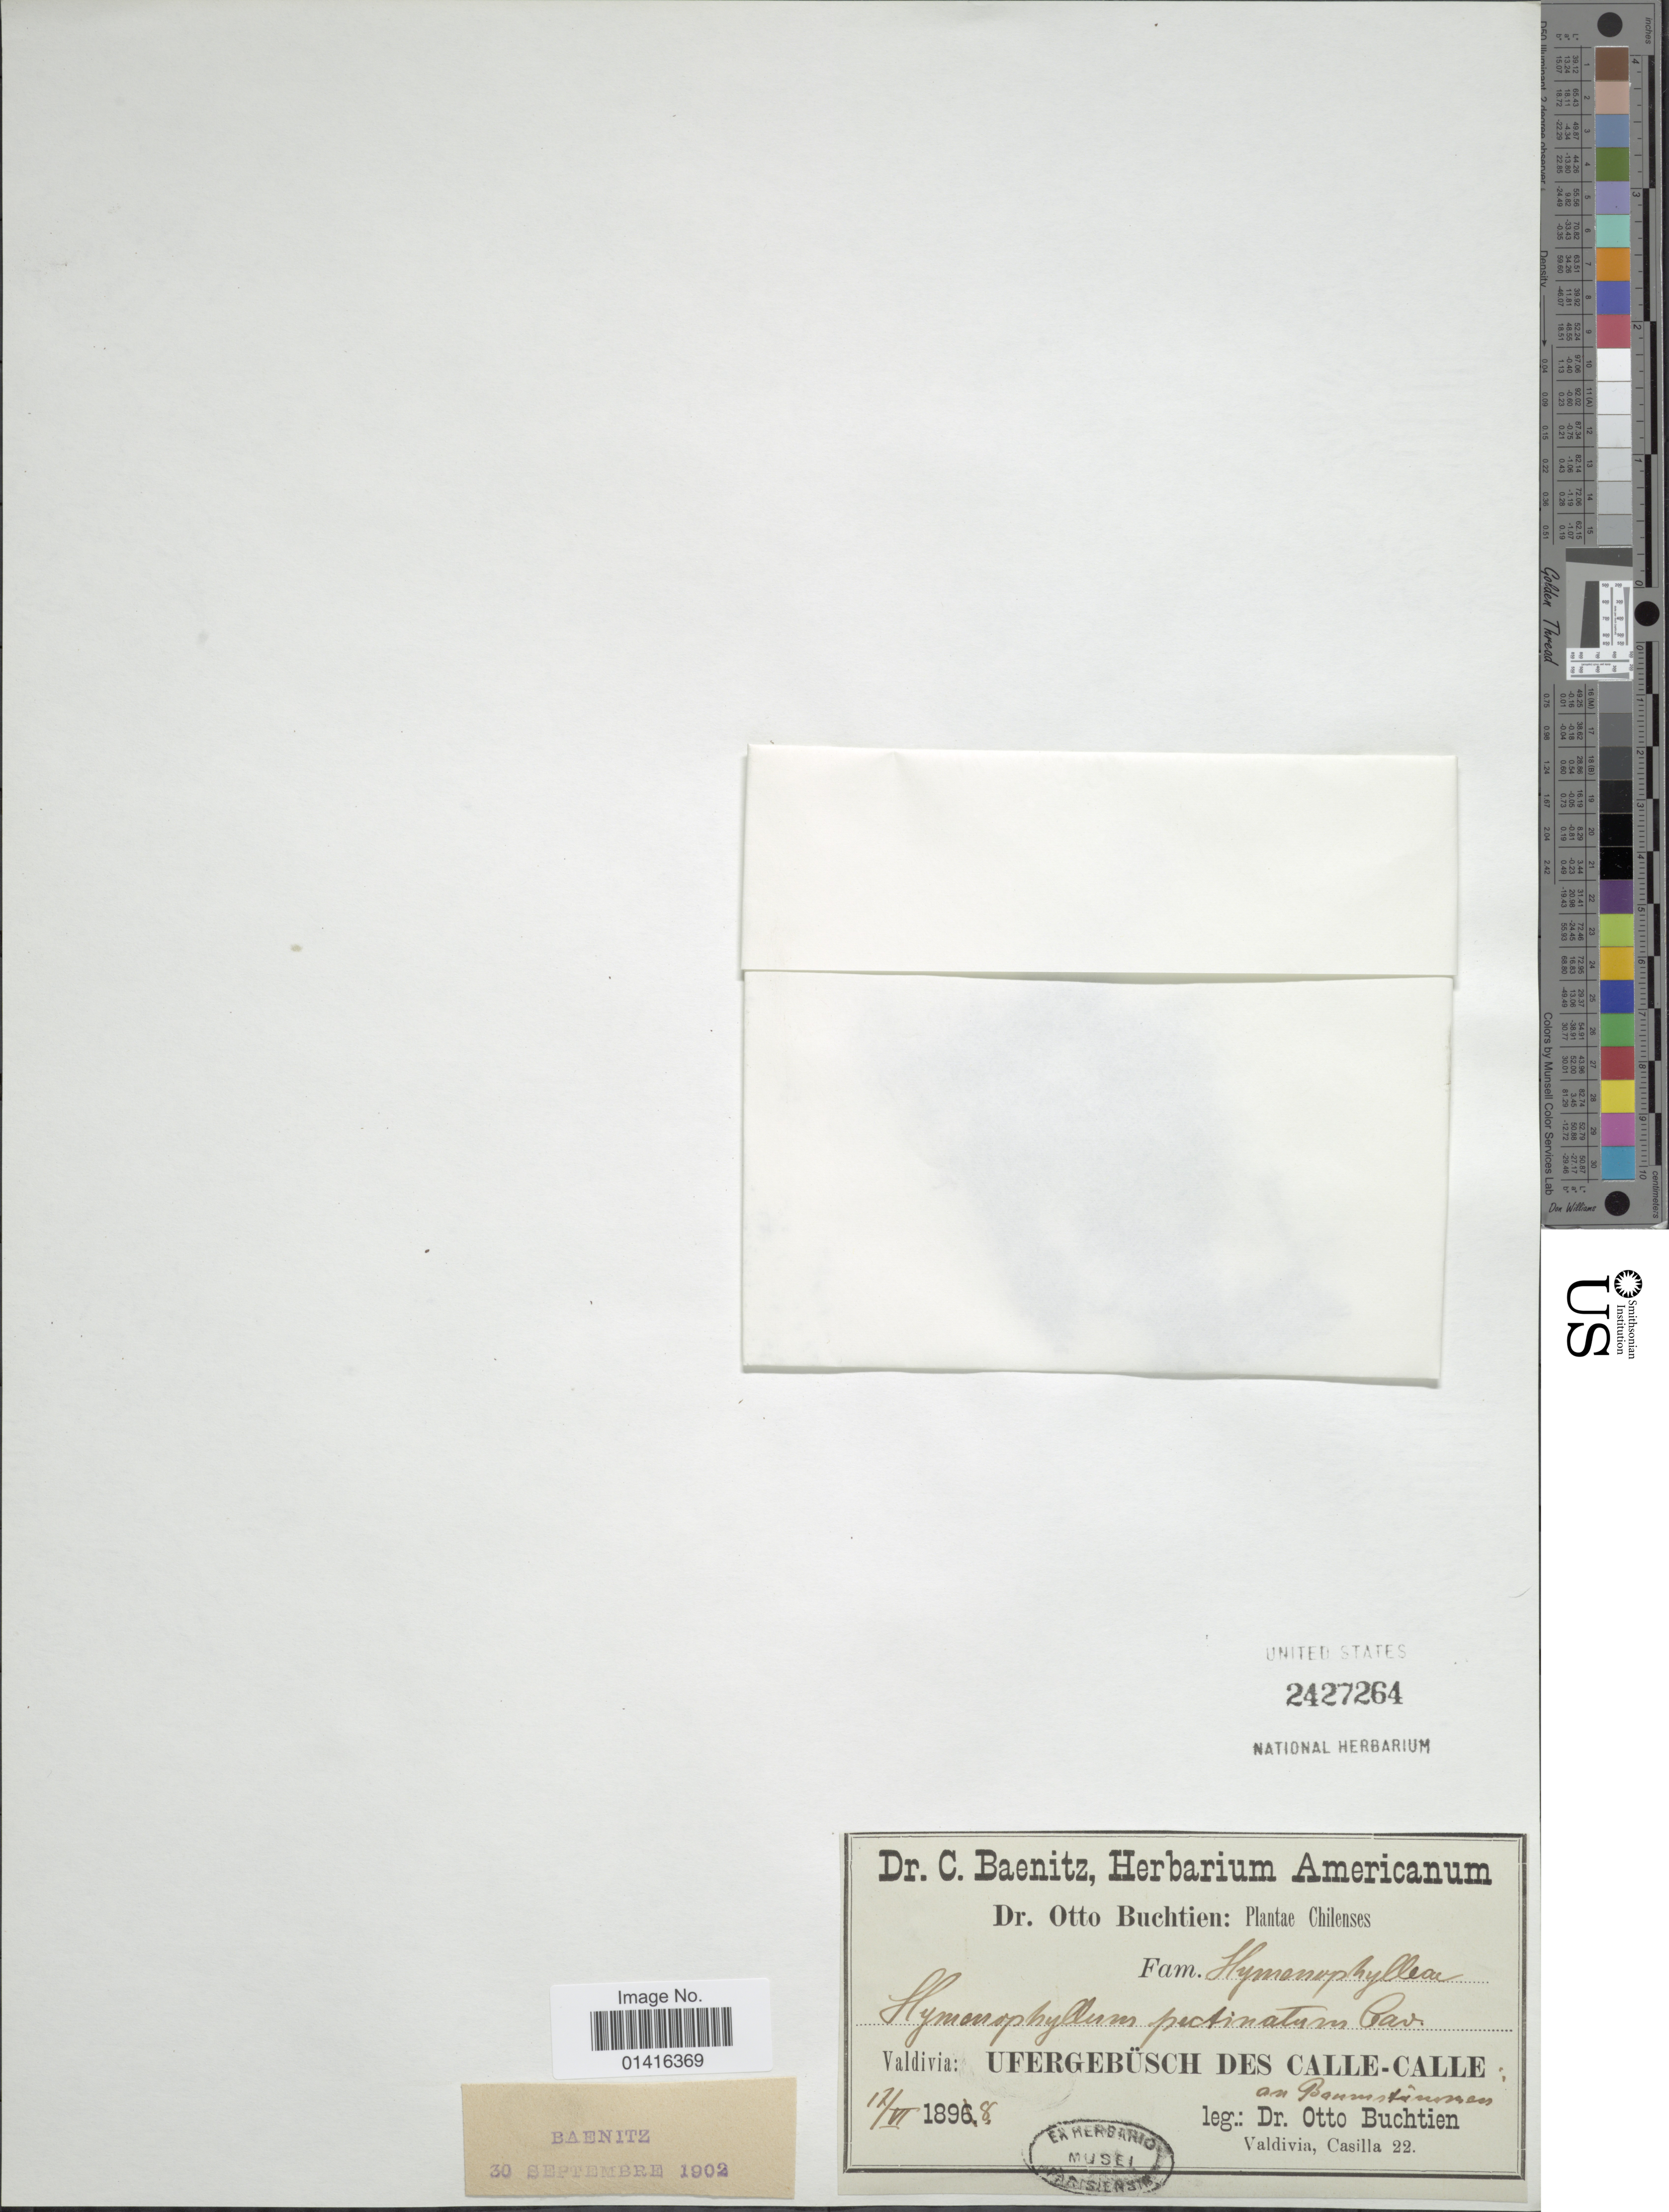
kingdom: Plantae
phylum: Tracheophyta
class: Polypodiopsida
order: Hymenophyllales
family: Hymenophyllaceae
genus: Hymenophyllum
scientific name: Hymenophyllum krauseanum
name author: Phil.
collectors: O. Buchtien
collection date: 1898-06-17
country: Chile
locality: Valdivia: Ufergebüsch des Calle-Calle. Casilla 22.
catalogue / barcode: US 2427264